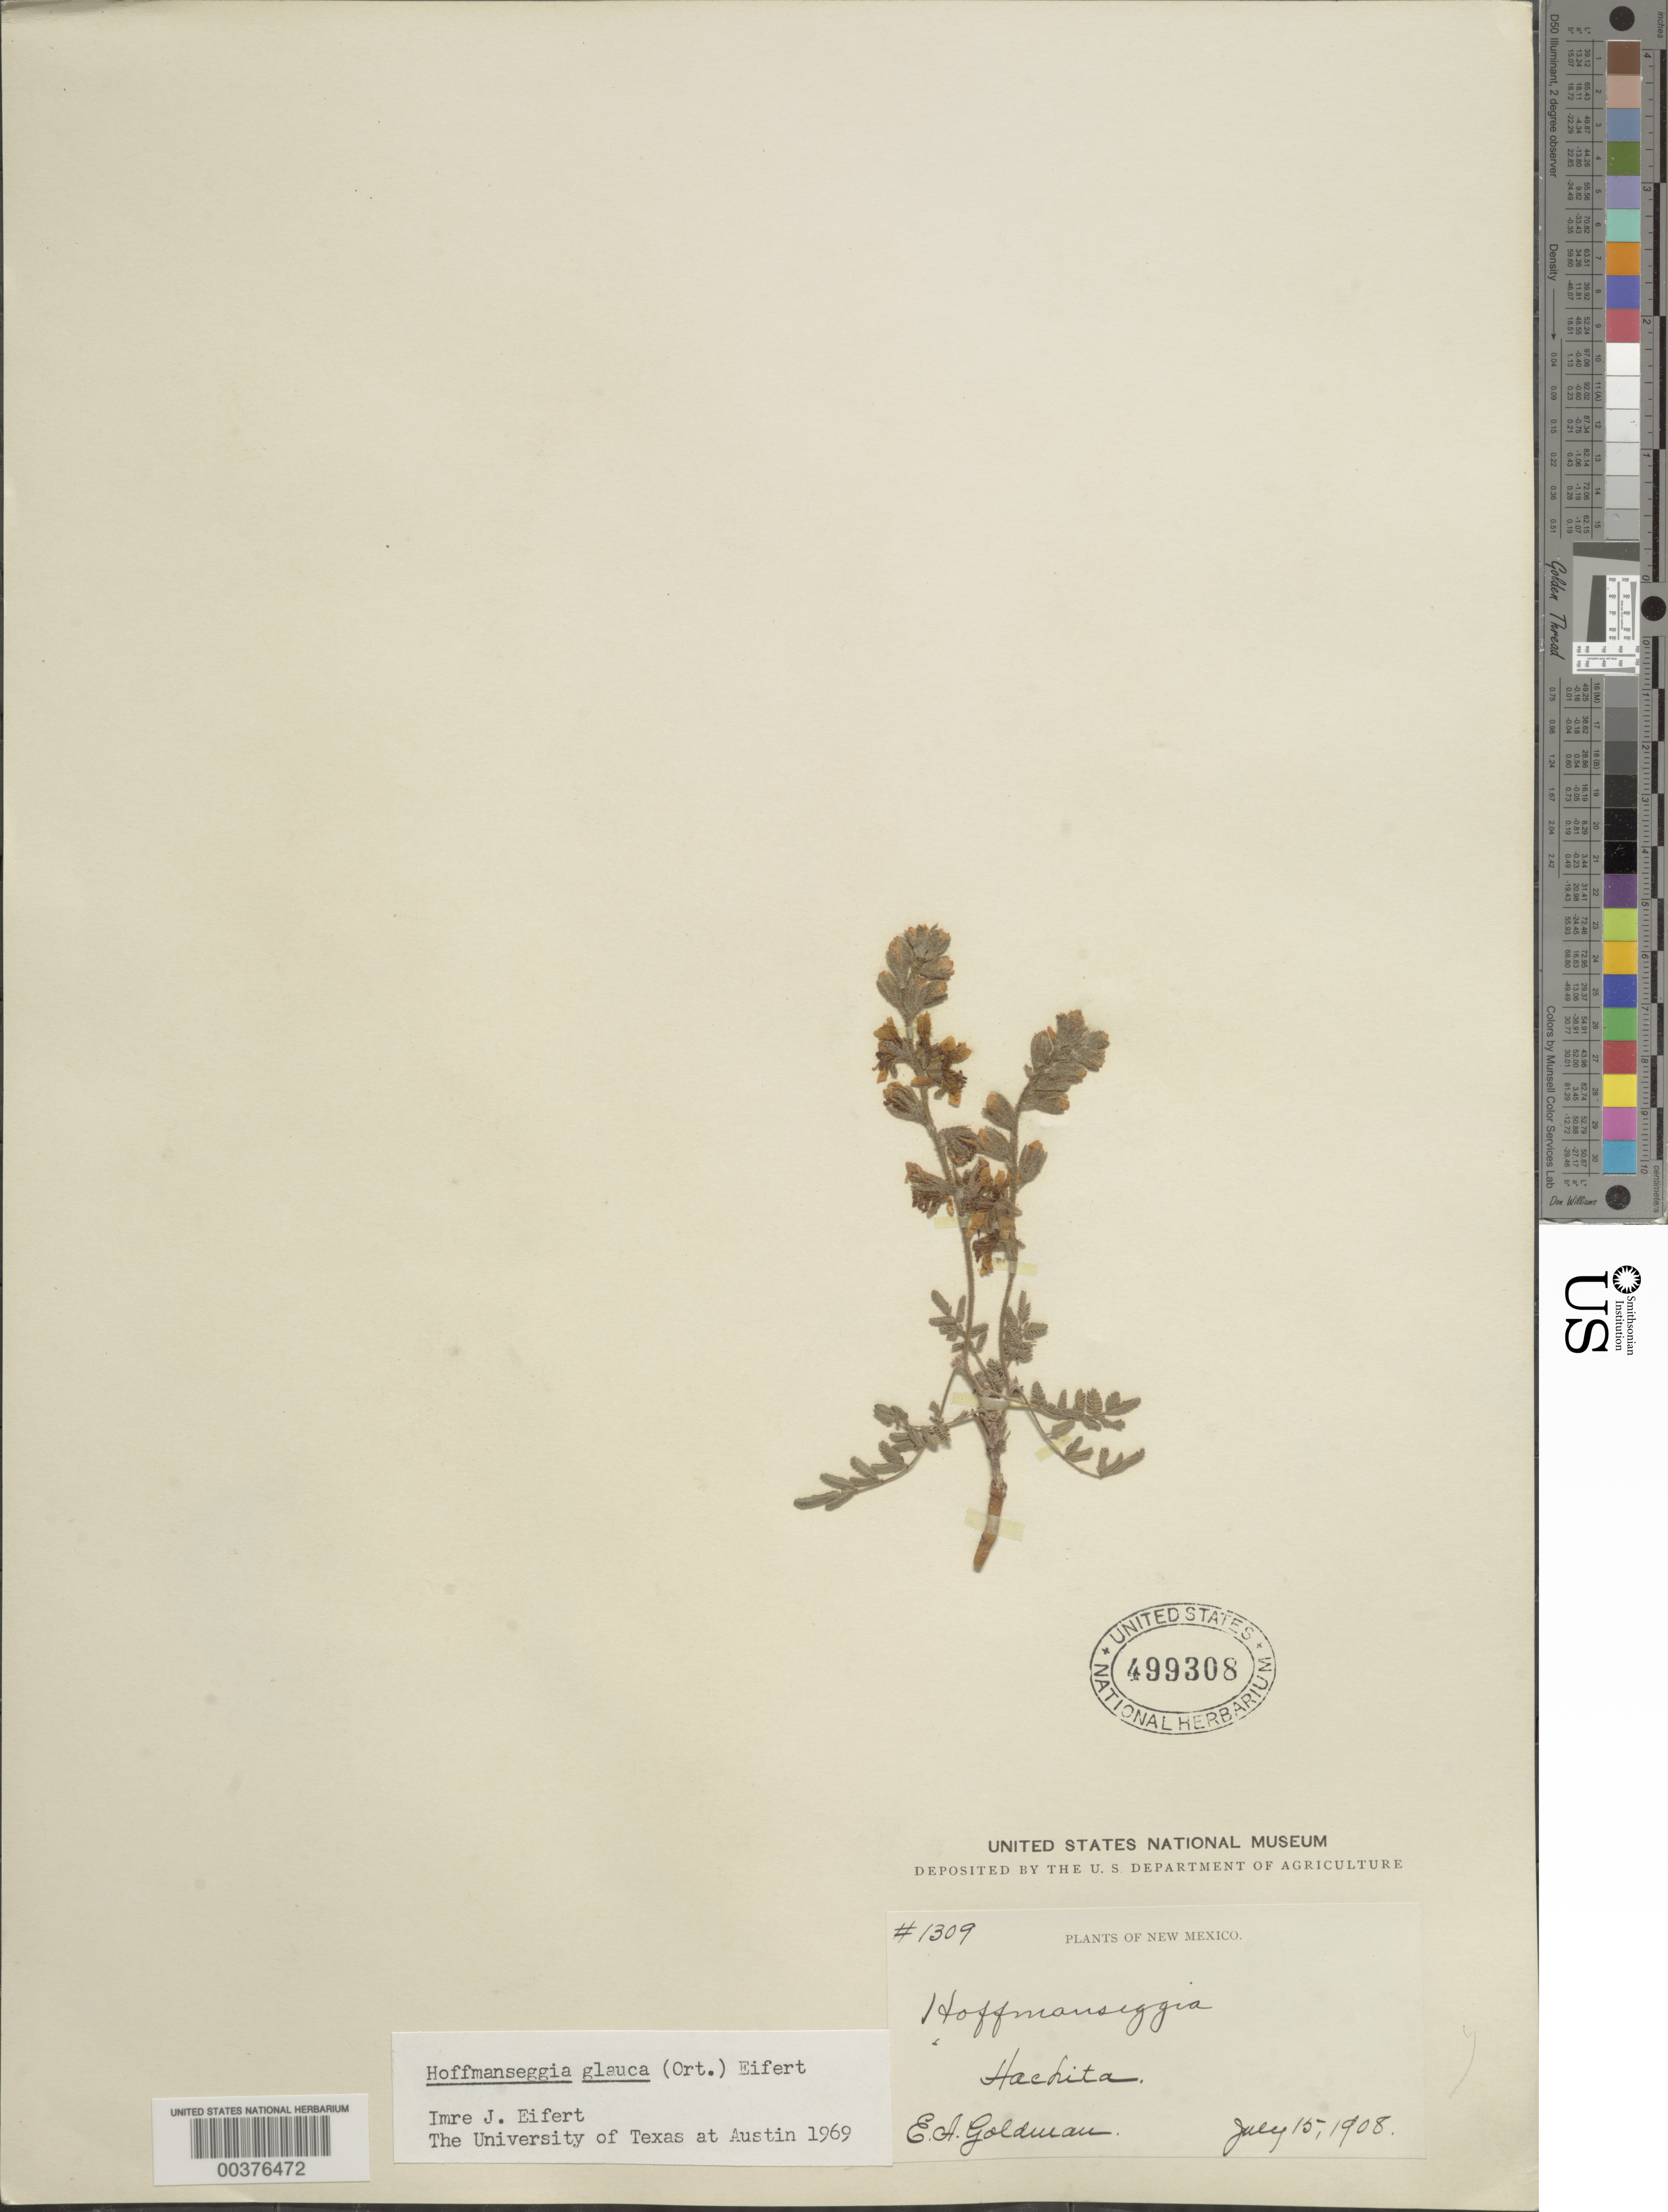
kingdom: Plantae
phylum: Tracheophyta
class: Magnoliopsida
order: Fabales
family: Fabaceae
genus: Hoffmannseggia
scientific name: Hoffmannseggia glauca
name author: (Ortega) Eifert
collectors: E. A. Goldman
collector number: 1309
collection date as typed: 15 Jul 1908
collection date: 1908-07-15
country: United States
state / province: New Mexico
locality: Hachita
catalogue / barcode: US 499308